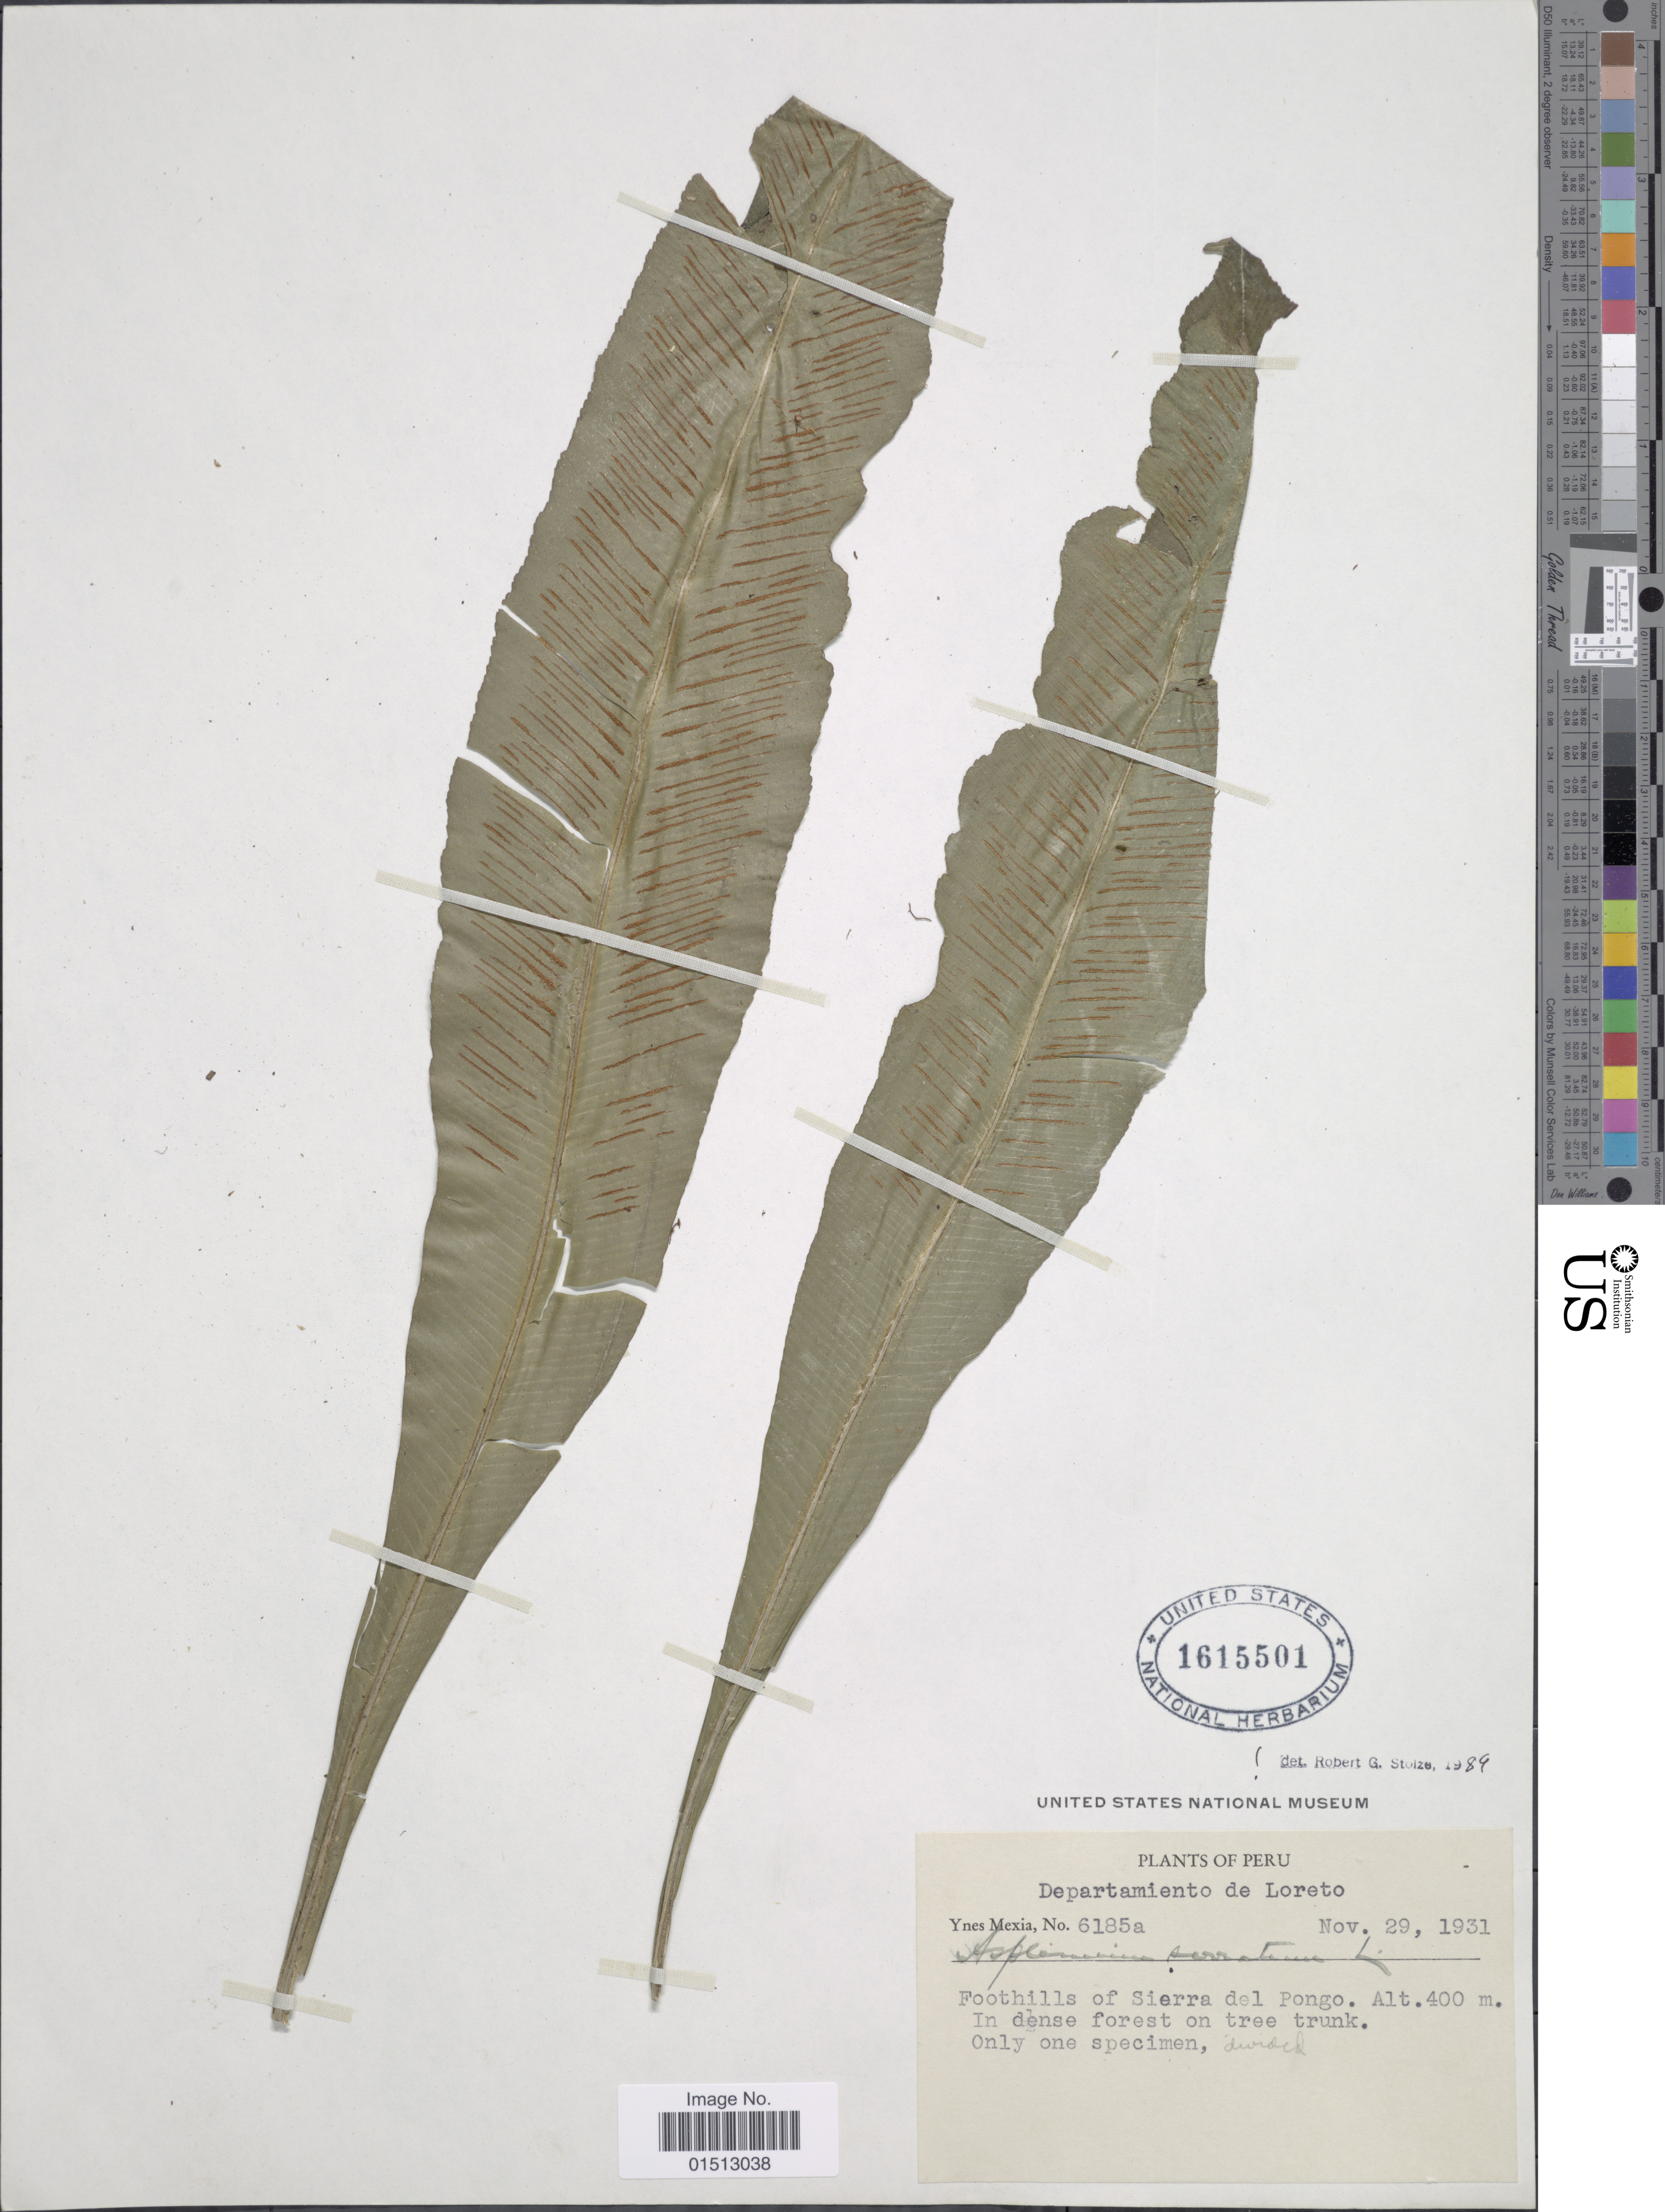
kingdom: Plantae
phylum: Tracheophyta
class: Polypodiopsida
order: Polypodiales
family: Aspleniaceae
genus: Asplenium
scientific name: Asplenium serratum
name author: L.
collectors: Y. Mexia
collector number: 6185a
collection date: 1931-11-29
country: Peru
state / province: Loreto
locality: Peru, Departamiento de Loreto. Foothills of Sierra del Pongo.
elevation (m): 400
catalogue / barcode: US 1615501